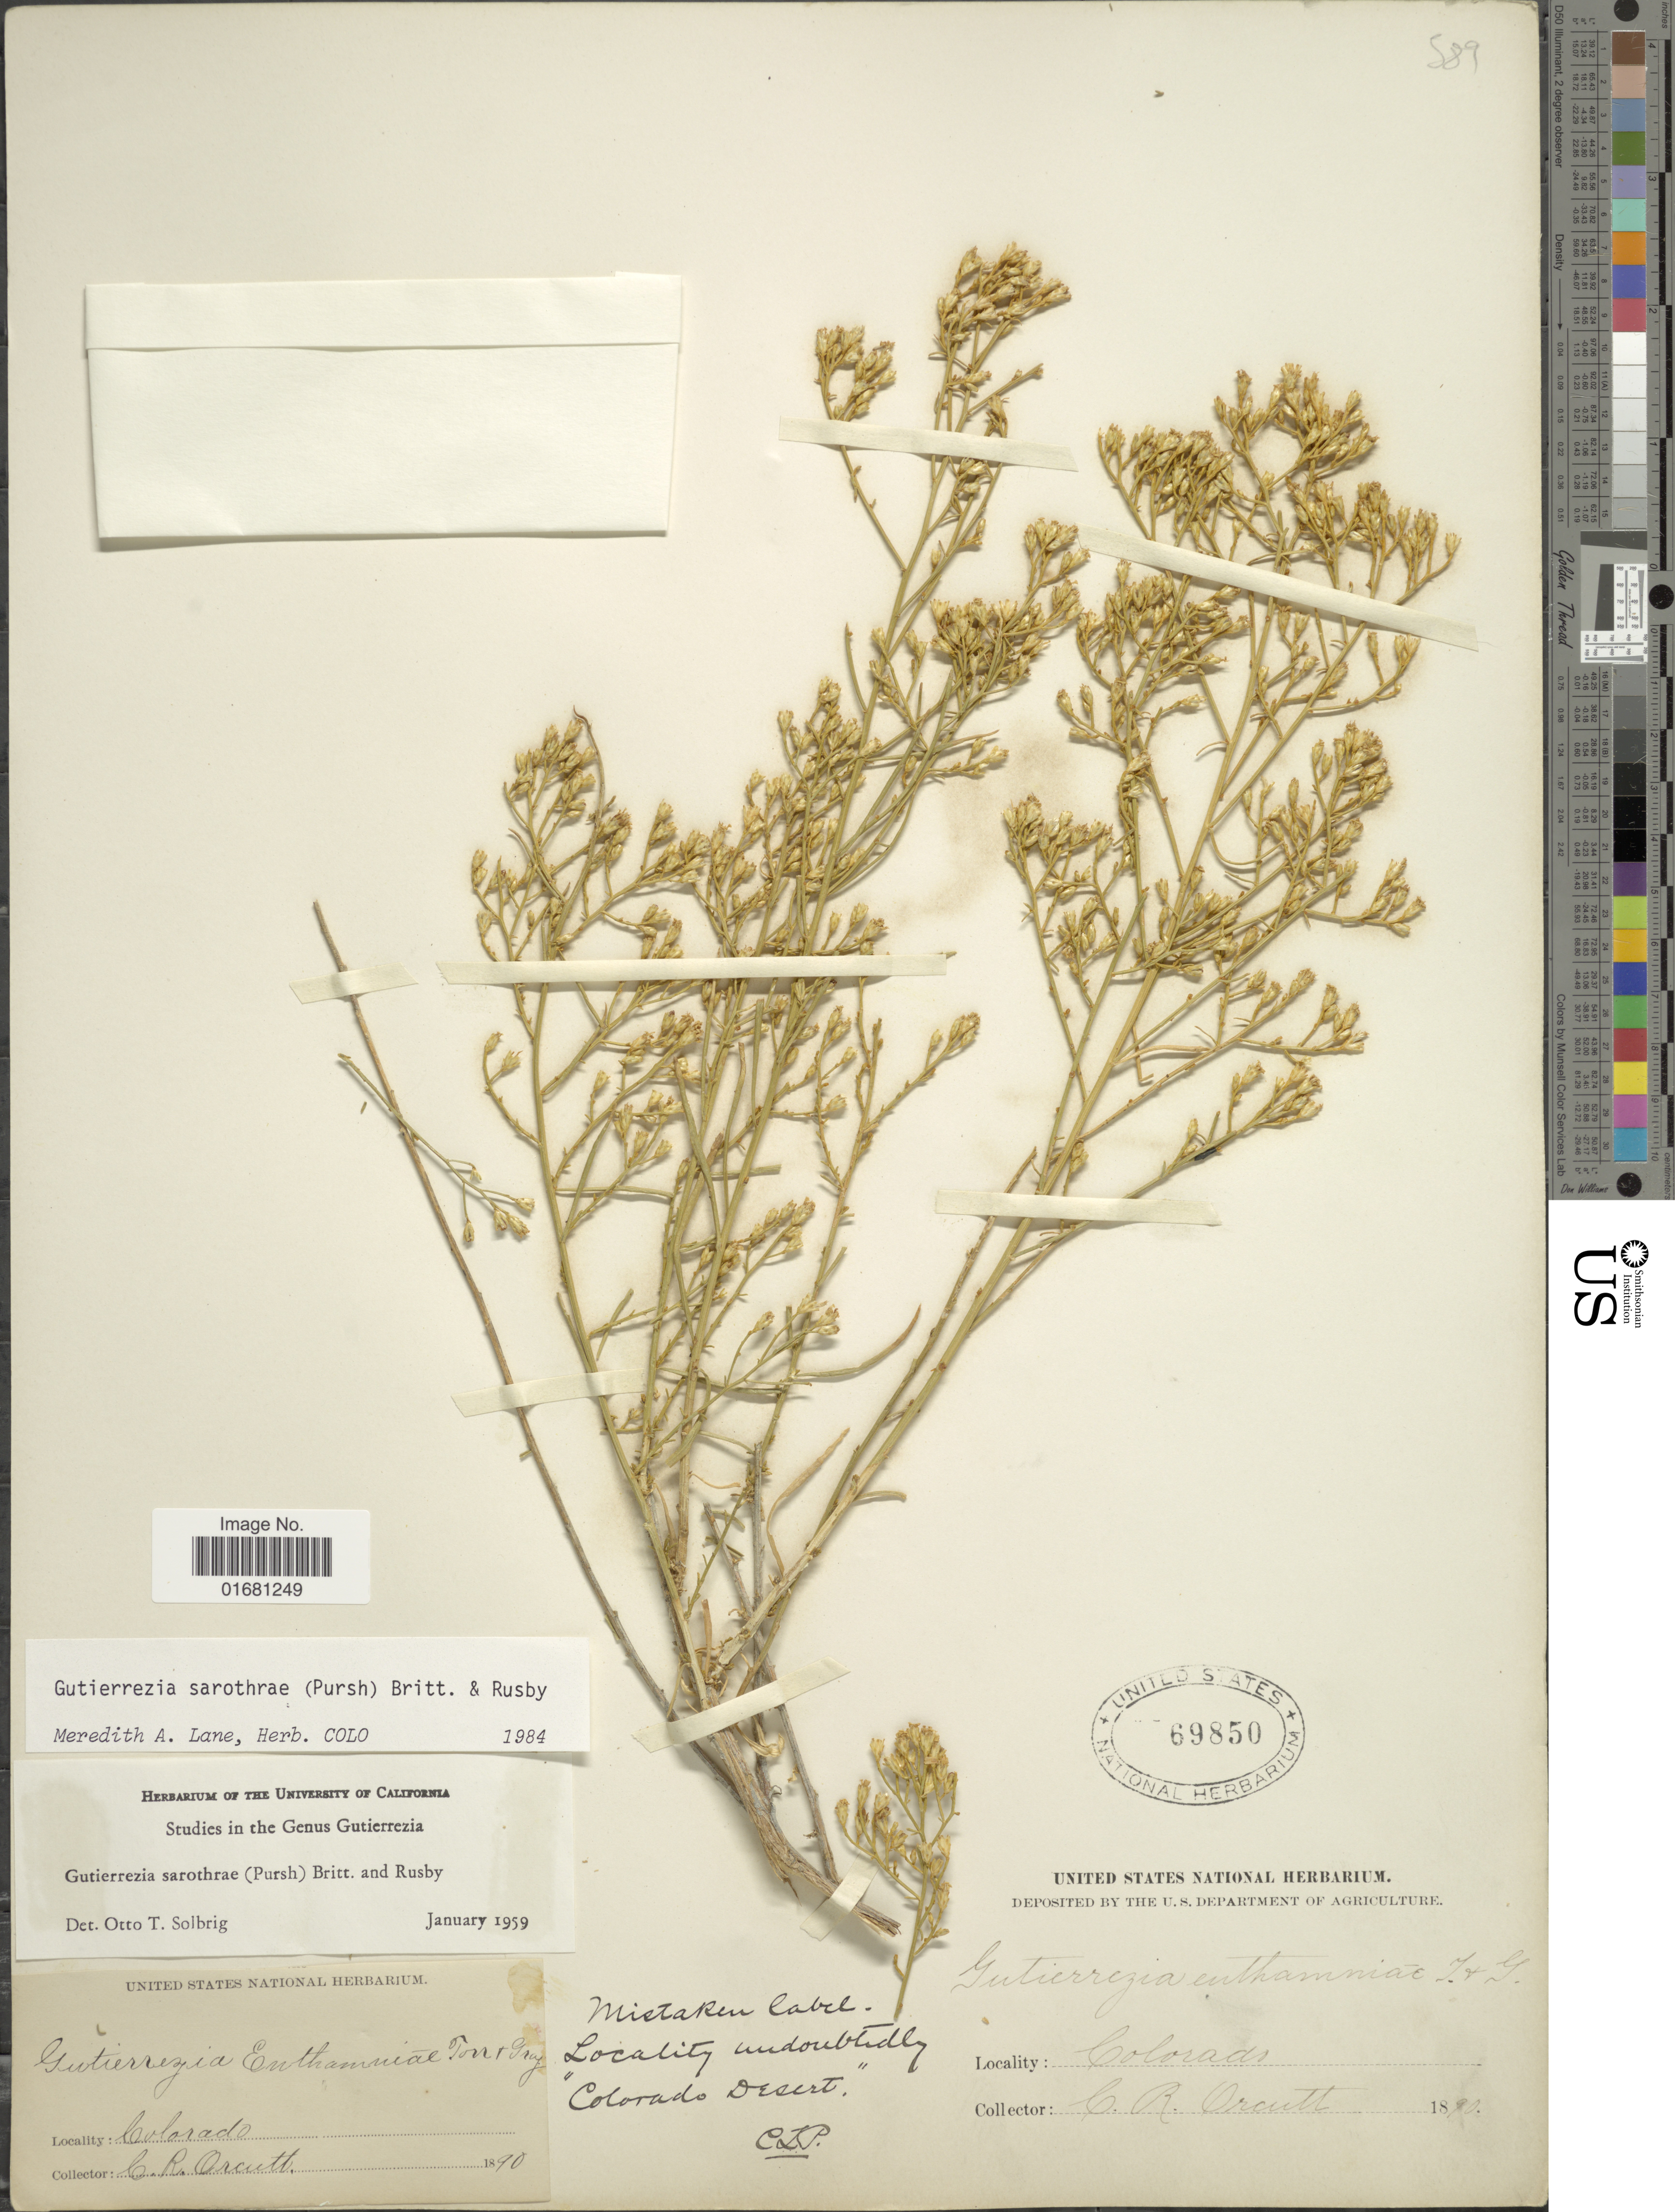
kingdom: Plantae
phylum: Tracheophyta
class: Magnoliopsida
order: Asterales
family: Asteraceae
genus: Gutierrezia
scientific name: Gutierrezia sarothrae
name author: (Pursh) Britton & Rusby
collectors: C. R. Orcutt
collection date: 1890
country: United States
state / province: Colorado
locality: Colorado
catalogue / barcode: US 69850